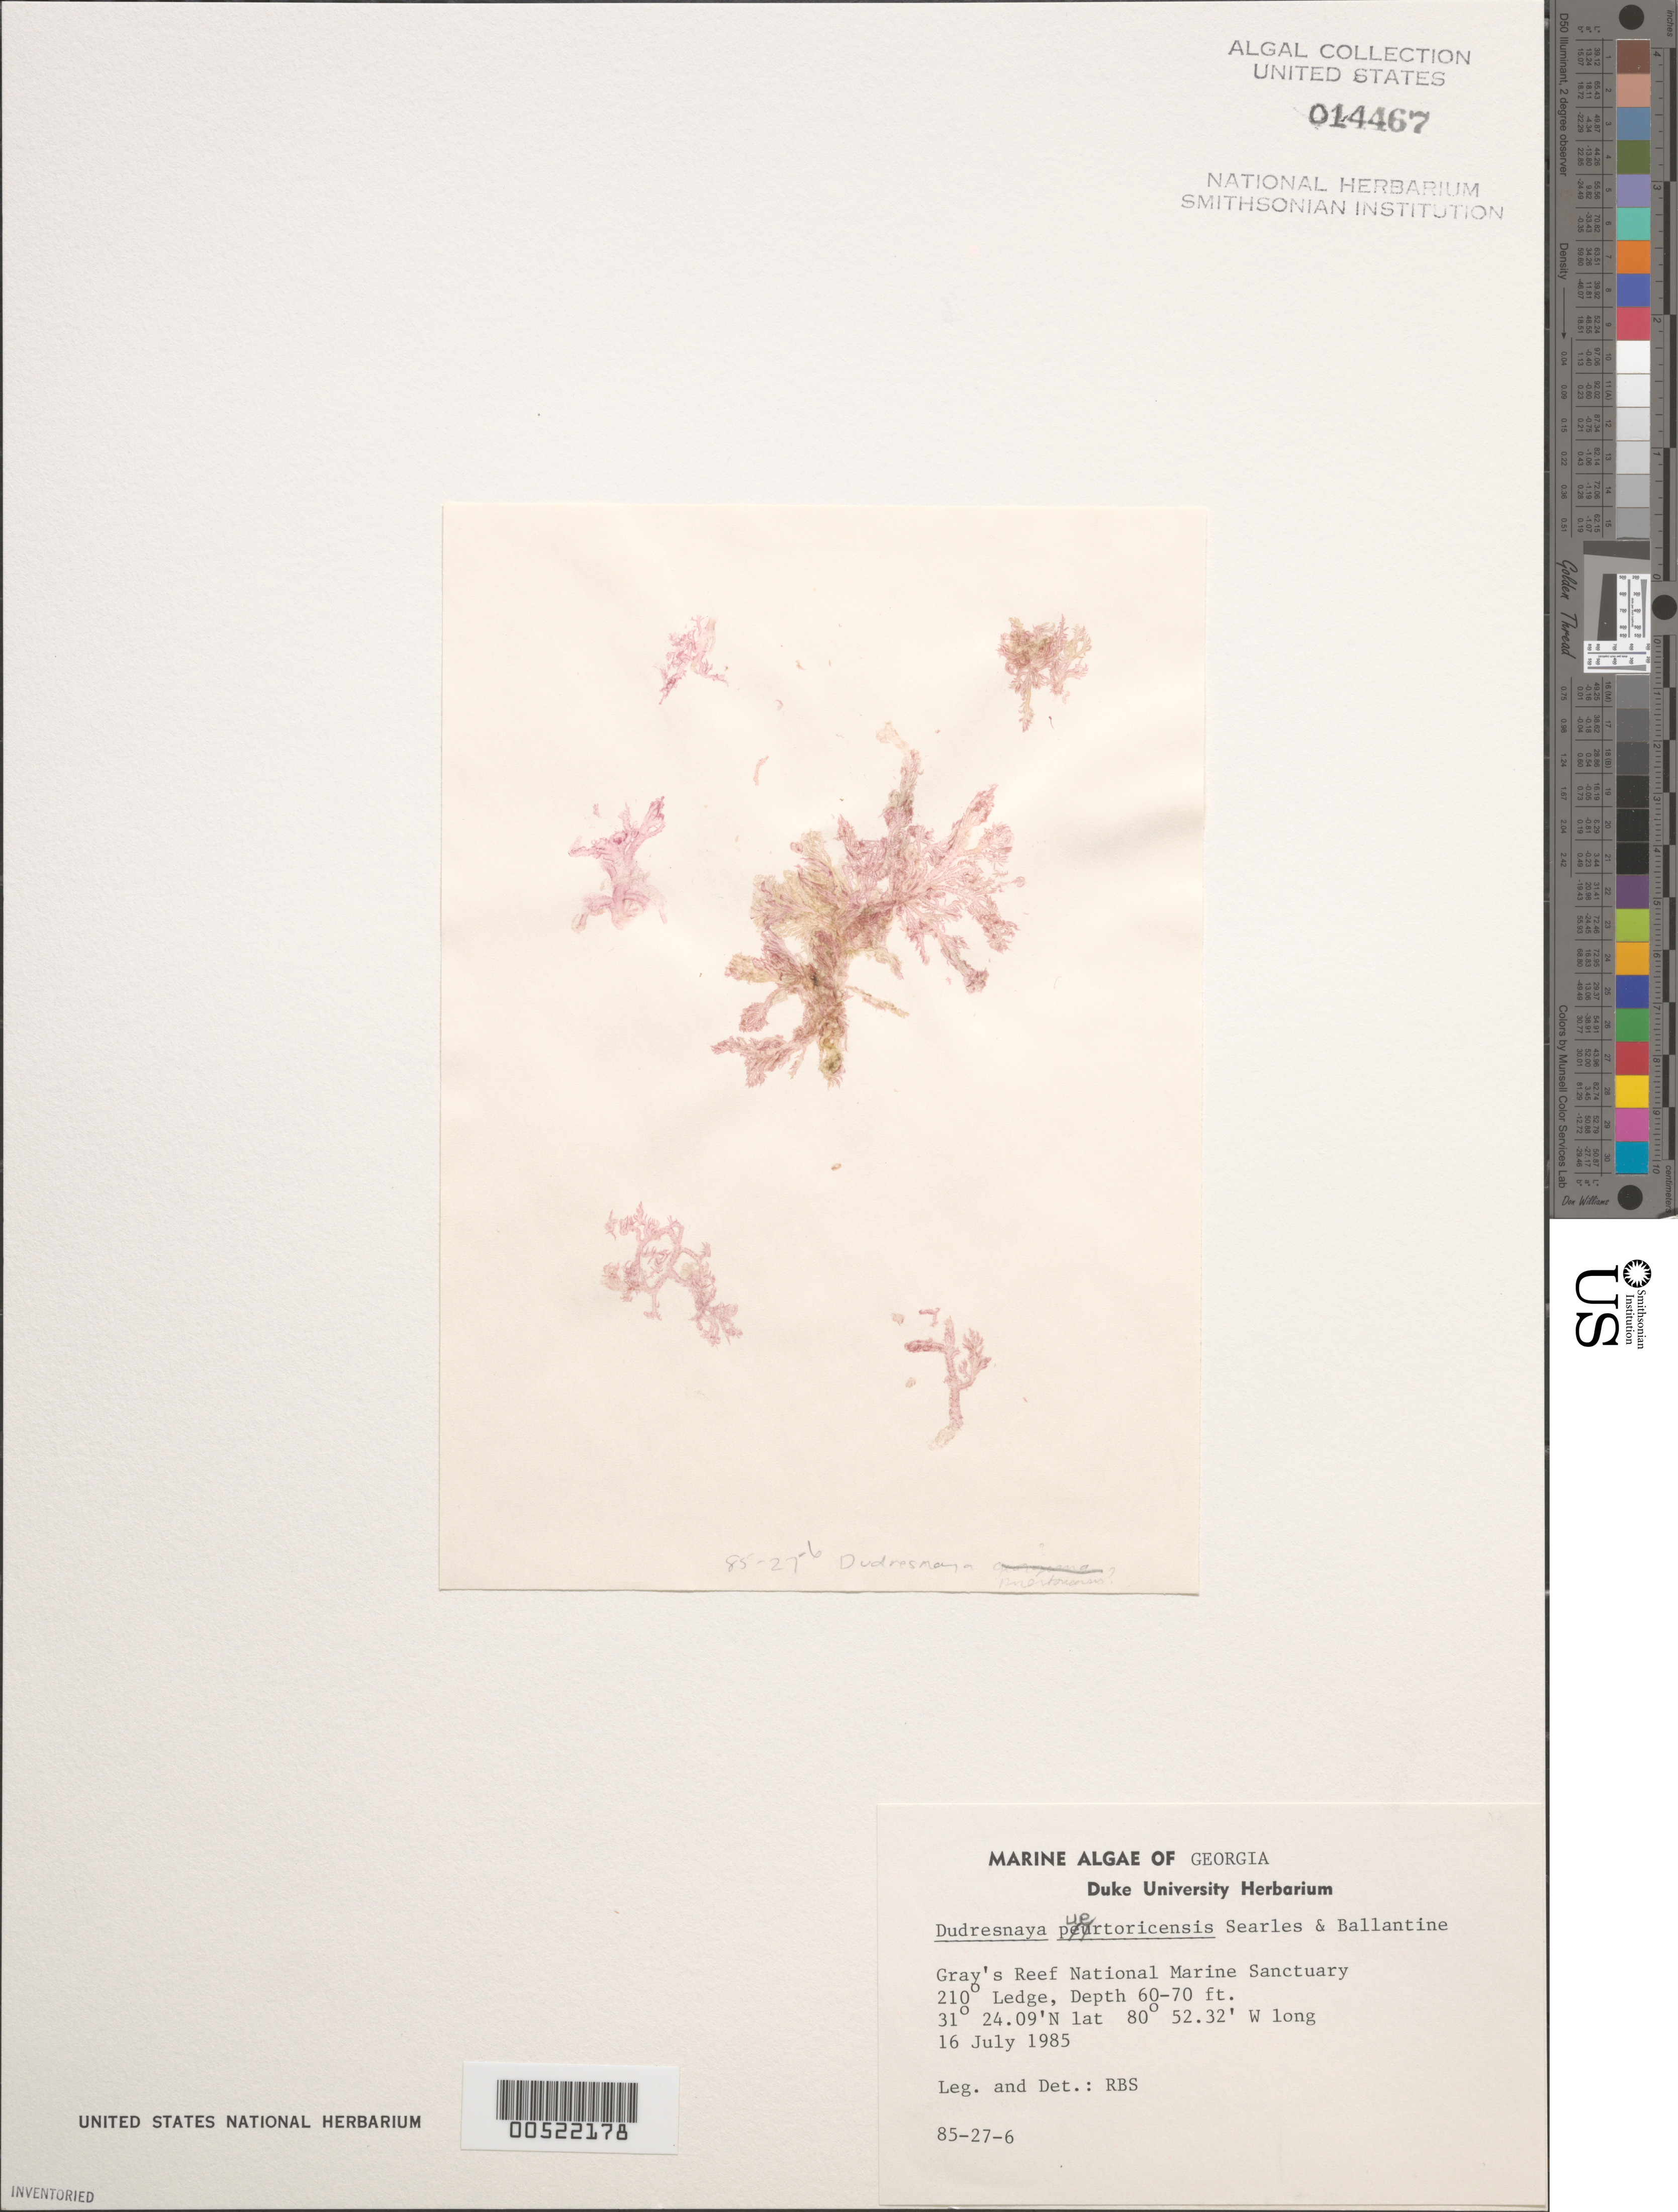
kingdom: Plantae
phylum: Rhodophyta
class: Florideophyceae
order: Gigartinales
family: Dumontiaceae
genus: Dudresnaya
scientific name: Dudresnaya puertoricensis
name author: Searles & D.L. Ballant.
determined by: Searles, R. B.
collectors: R. Searles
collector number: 85-27-6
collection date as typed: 16 Jul 1985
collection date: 1985-07-16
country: United States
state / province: Georgia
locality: Gray's Reef National Marine Sanctuary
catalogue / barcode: US 14467